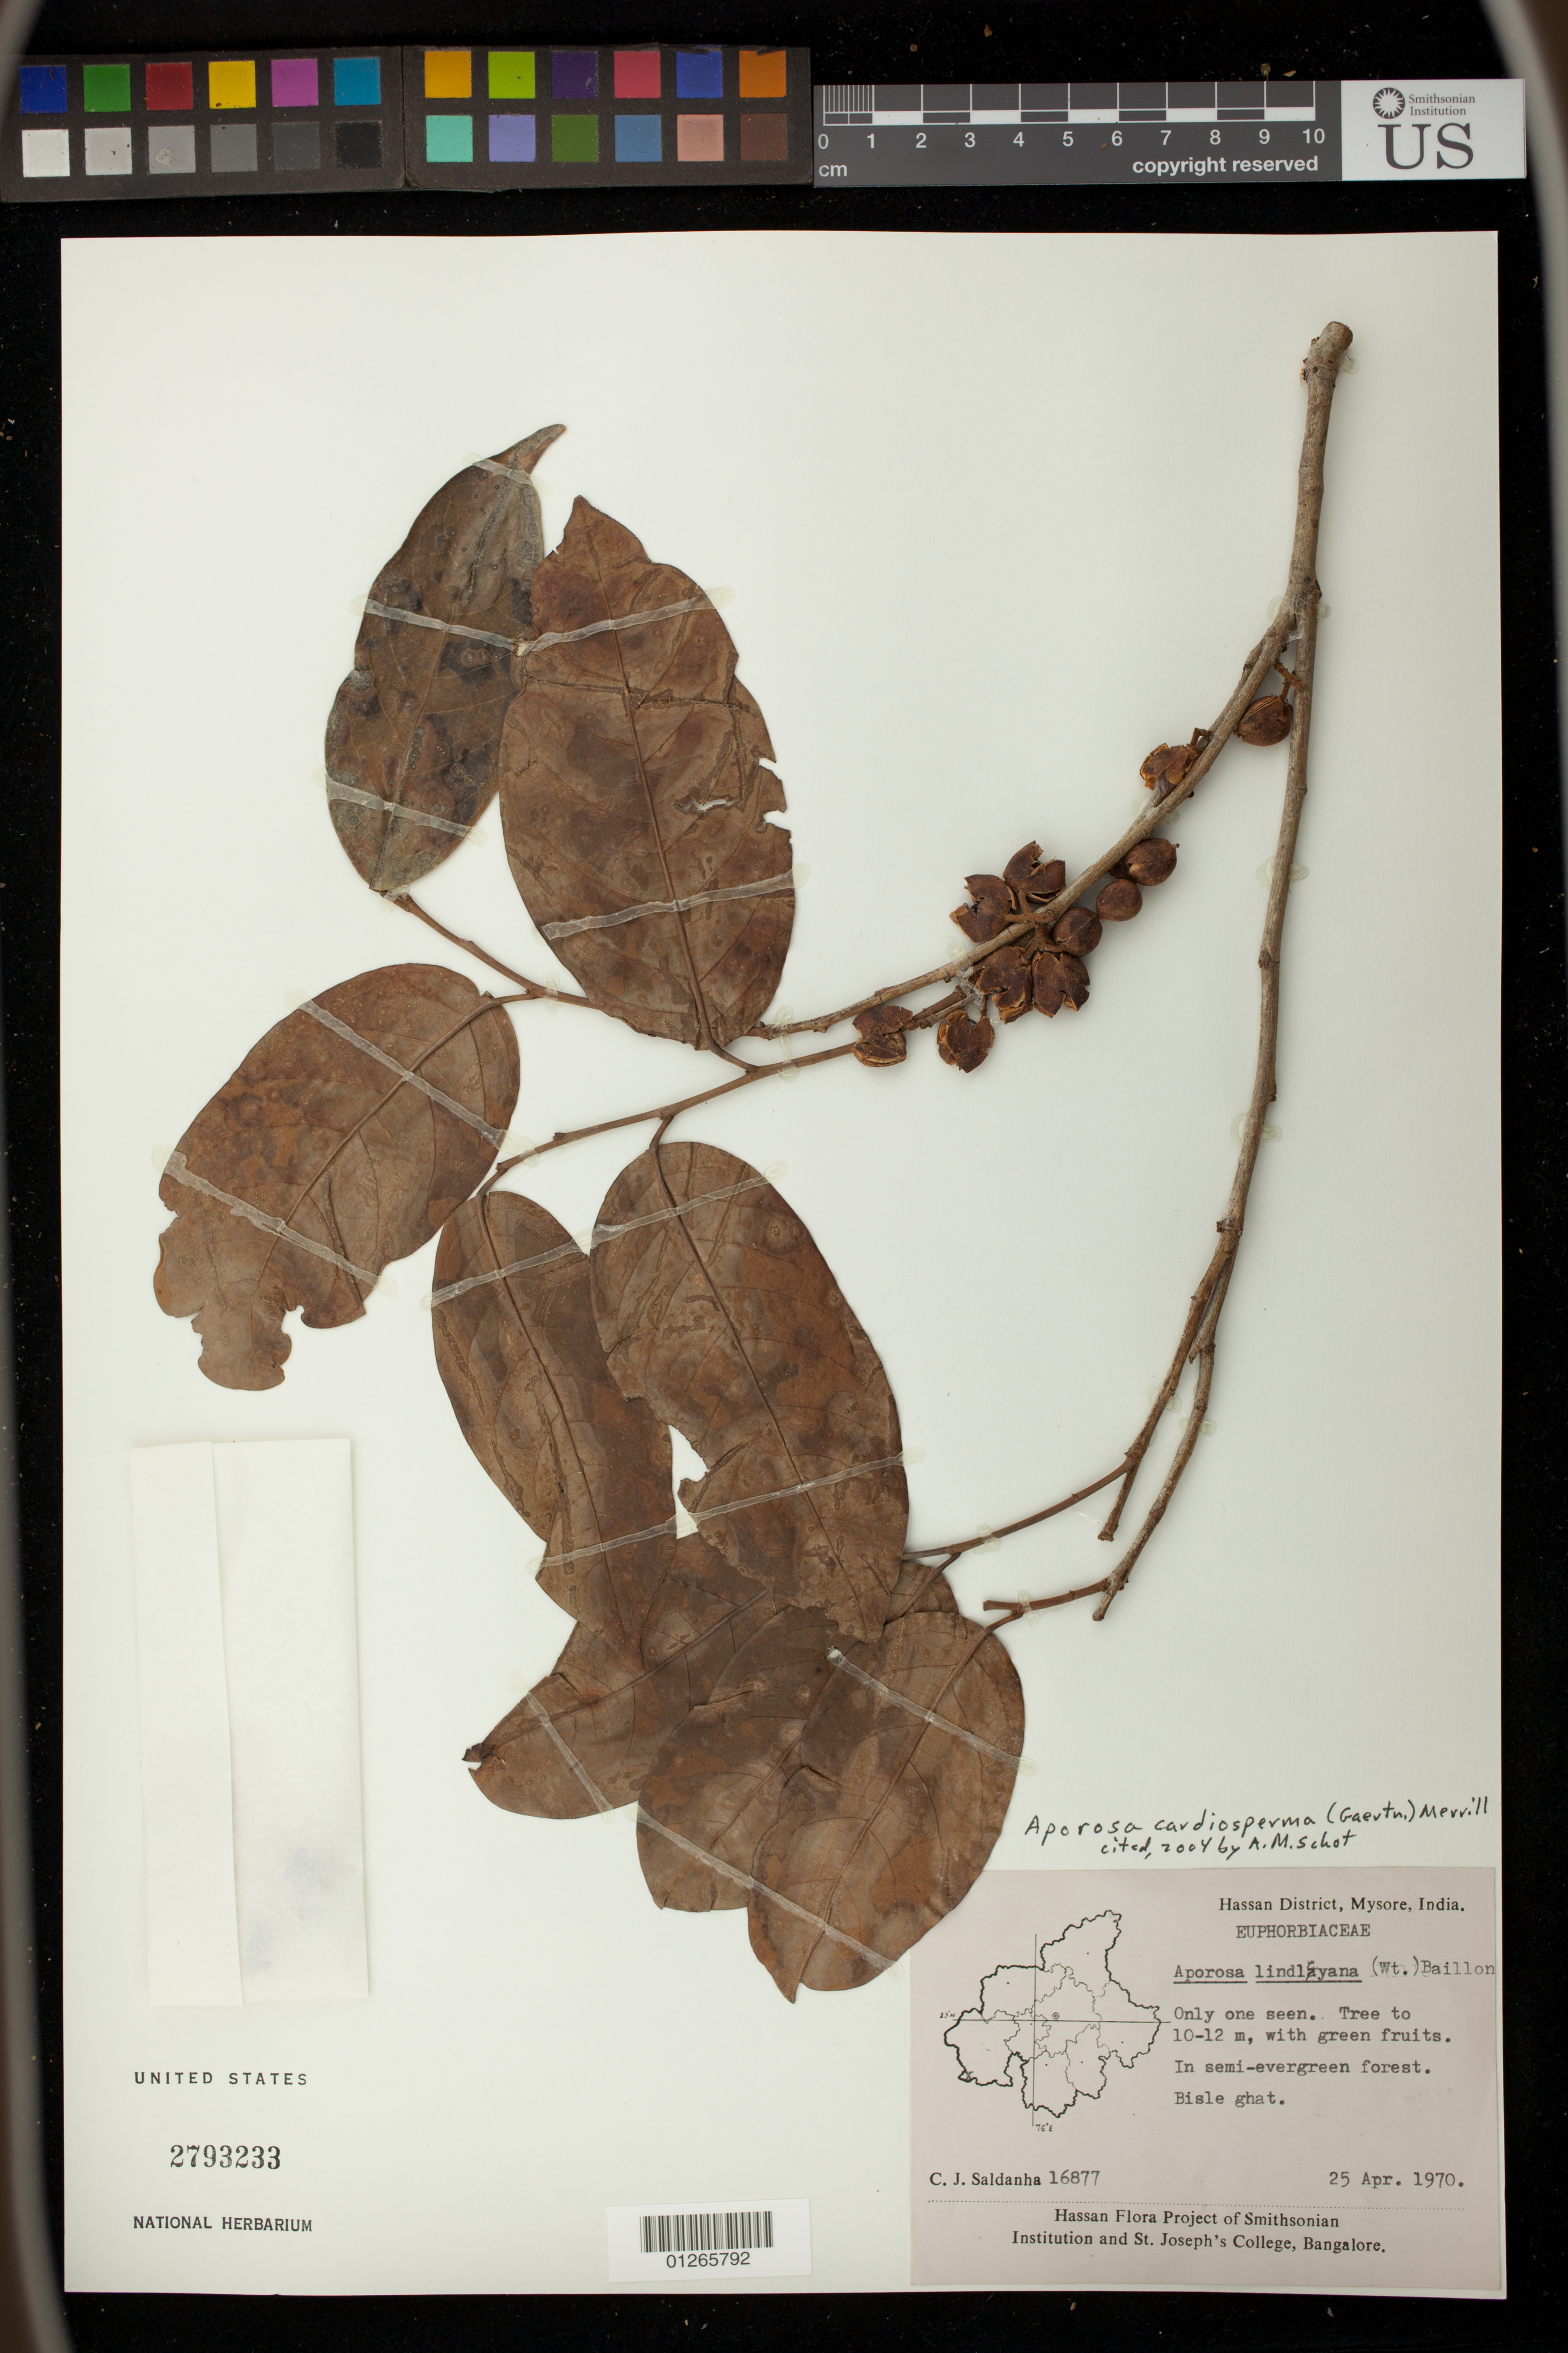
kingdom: Plantae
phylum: Tracheophyta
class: Magnoliopsida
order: Malpighiales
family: Phyllanthaceae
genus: Aporosa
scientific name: Aporosa cardiosperma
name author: (Gaertn.) Merr.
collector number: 16877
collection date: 1970-04-25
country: India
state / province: Karnataka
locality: Hassan District, Mysore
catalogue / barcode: US 2793233